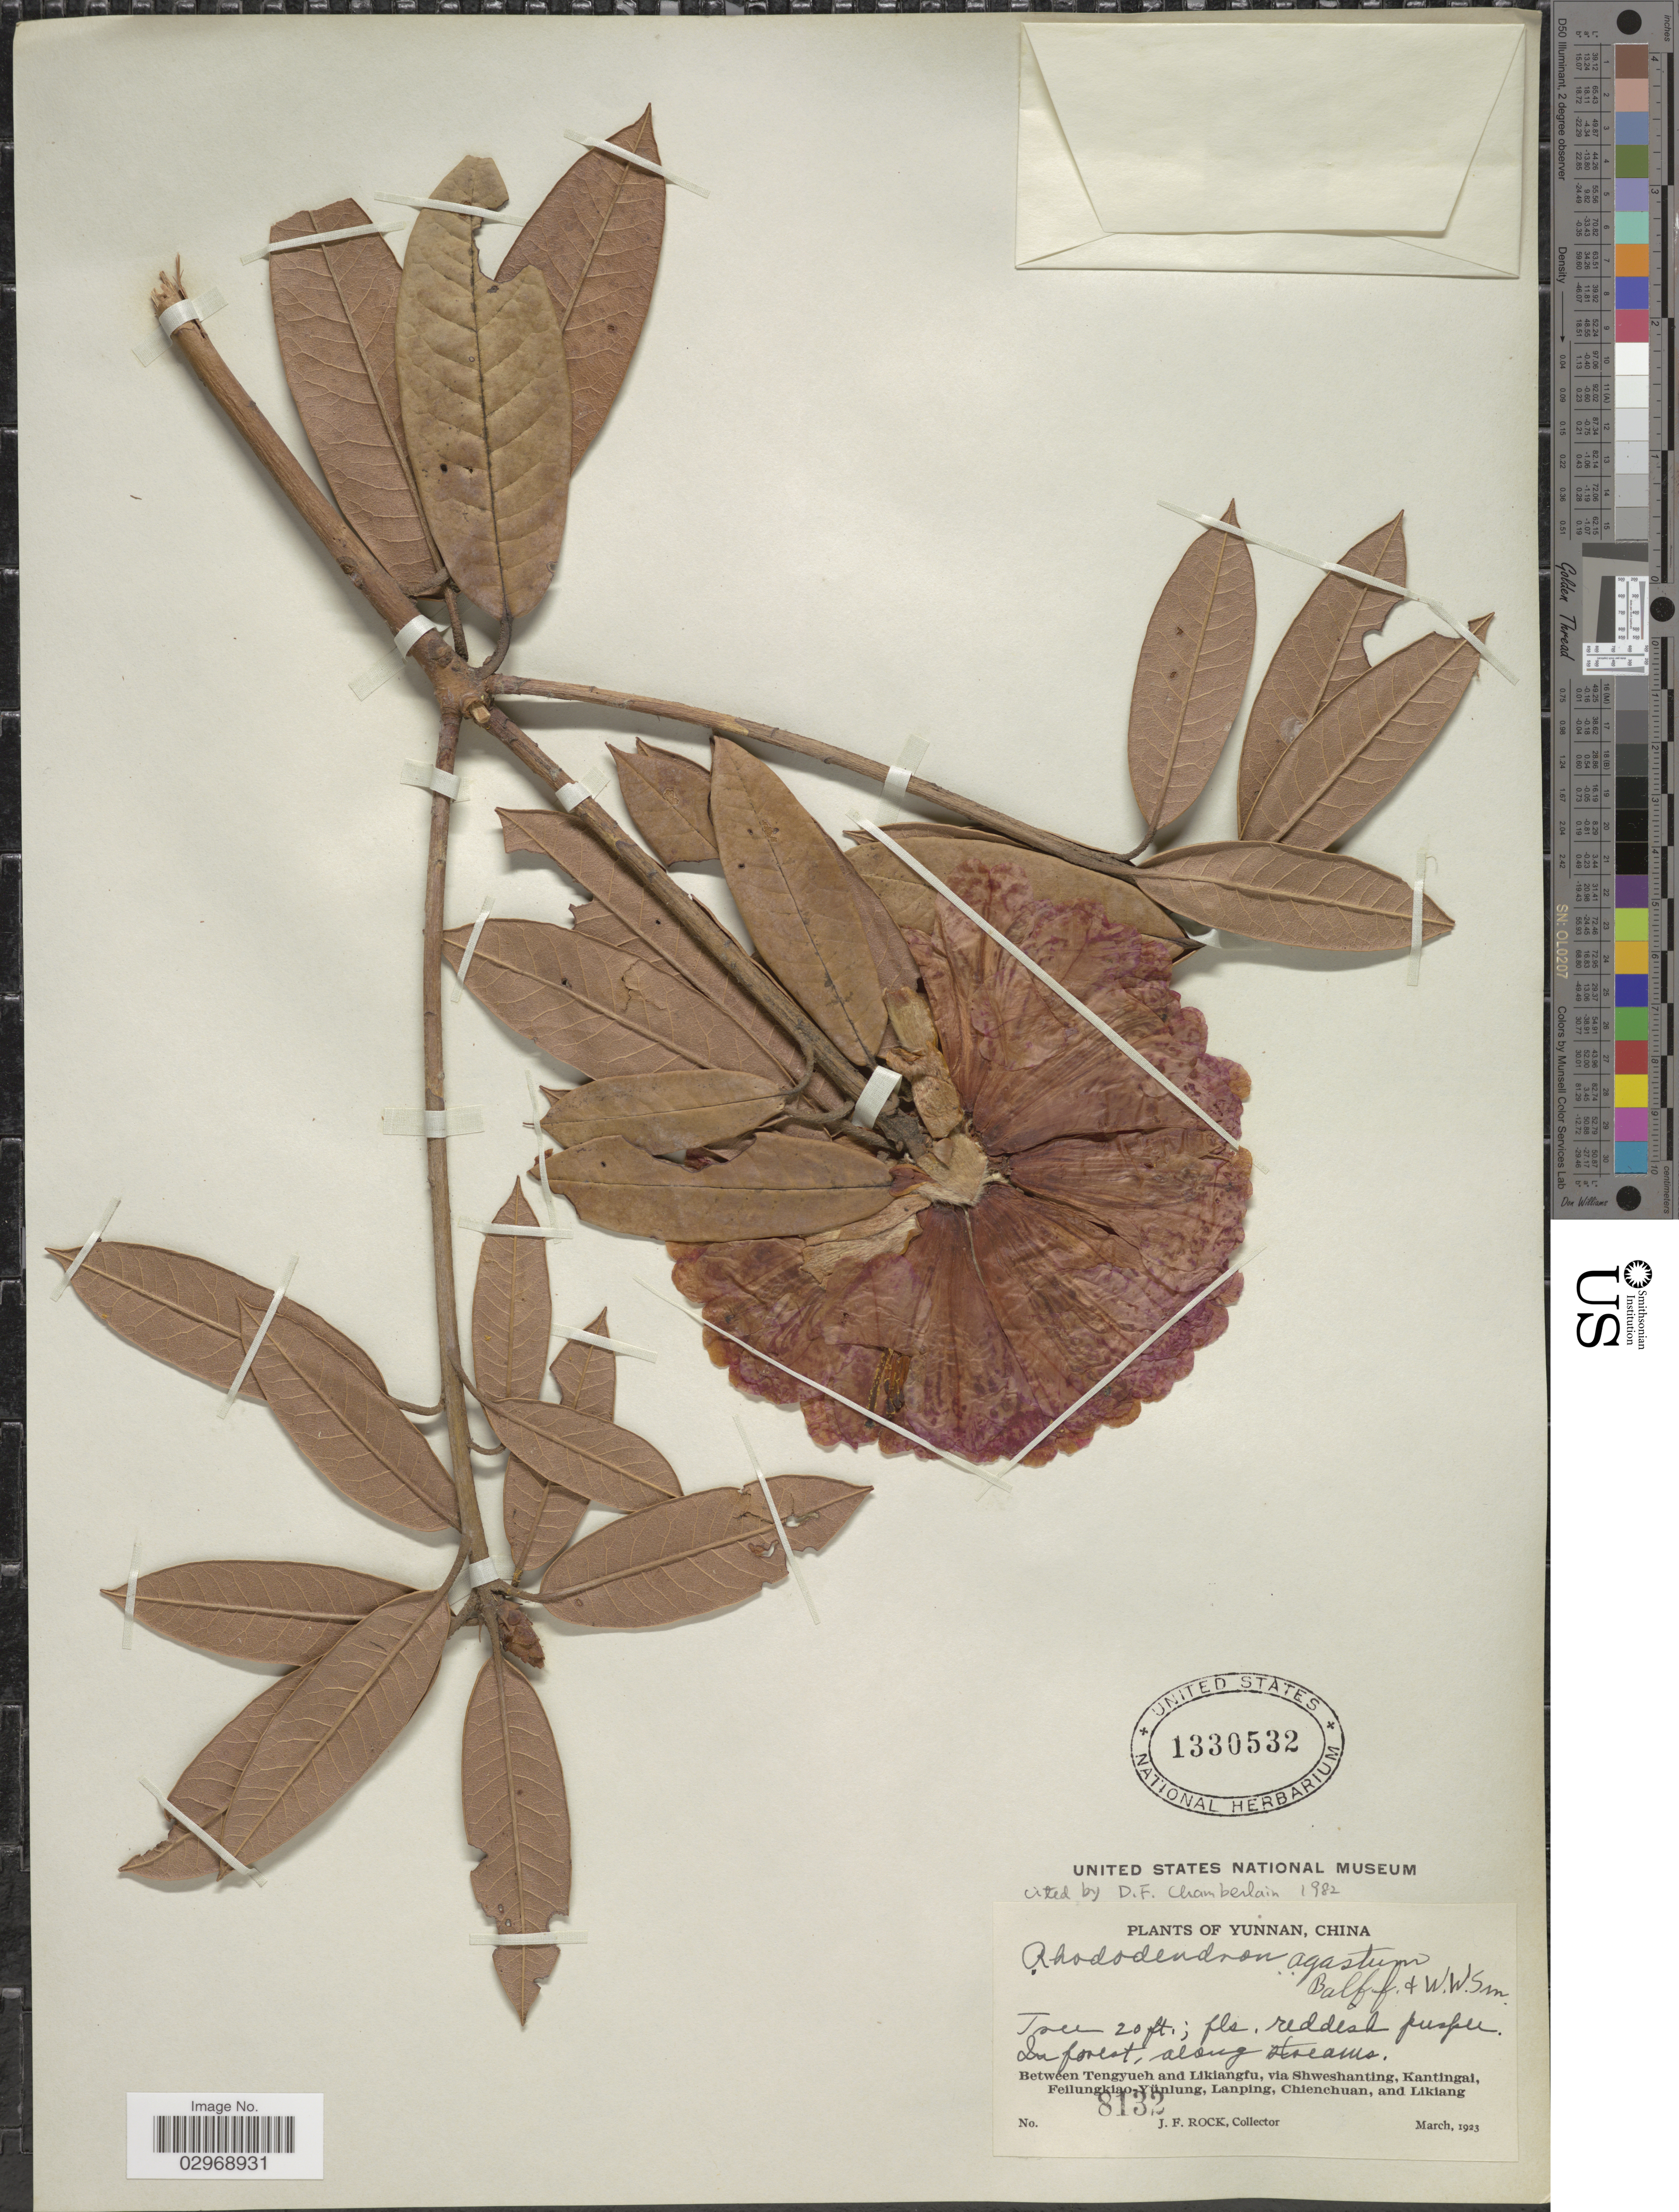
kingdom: Plantae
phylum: Tracheophyta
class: Magnoliopsida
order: Ericales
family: Ericaceae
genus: Rhododendron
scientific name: Rhododendron agastum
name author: Balf. f. & W.W. Sm.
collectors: J. Rock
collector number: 8132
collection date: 1923-03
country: China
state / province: Yunnan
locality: In forest, along stream. Between Tengyueh and Likiangfu, via Shweshanting, Kantingai, Feilungkiao-Yünlung, Lanping, Chienchuan, and Likiang.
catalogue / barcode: US 1330532